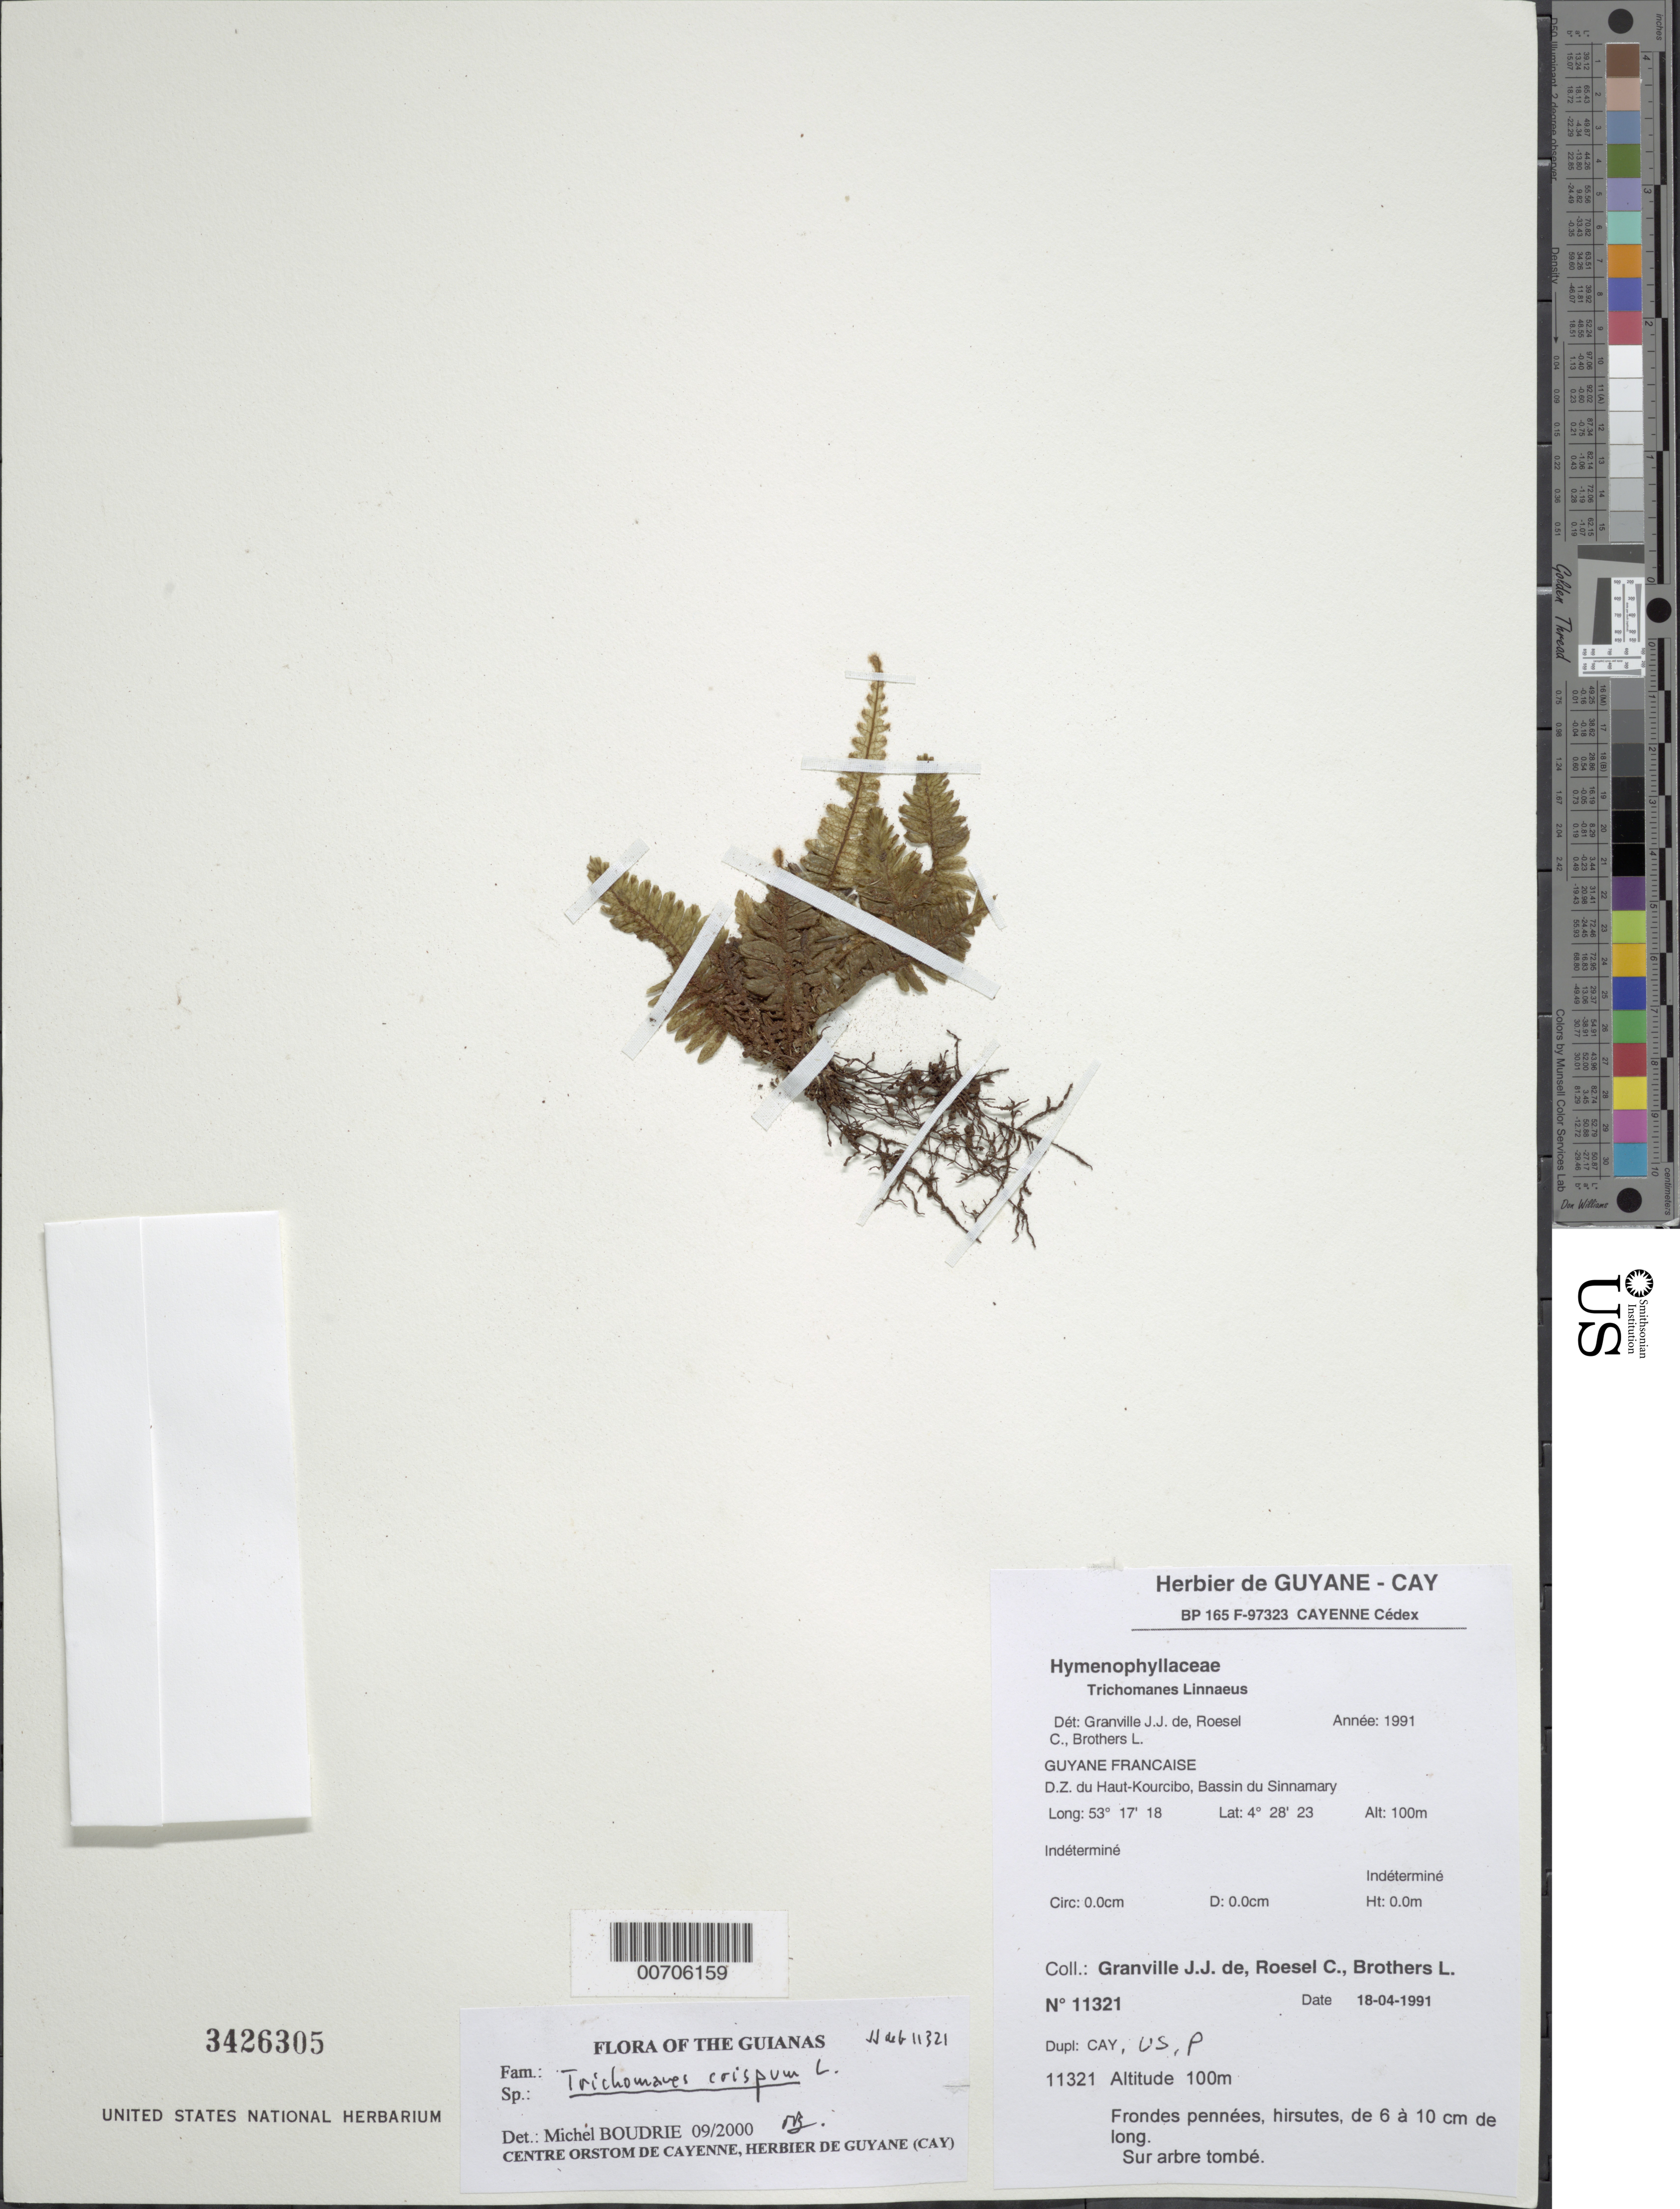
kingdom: Plantae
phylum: Tracheophyta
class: Polypodiopsida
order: Hymenophyllales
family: Hymenophyllaceae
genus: Trichomanes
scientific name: Trichomanes crispum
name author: L.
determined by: Boudrie, M.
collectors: J.-J. de Granville, C. S. Roesel & L. Brothers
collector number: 11321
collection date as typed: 18-Apr-91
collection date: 1991-04-18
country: French Guiana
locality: D.Z. du Haut-Kourcibo, Bassin du Sinnamary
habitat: Sur arbre tombe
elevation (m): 100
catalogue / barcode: US 3426305